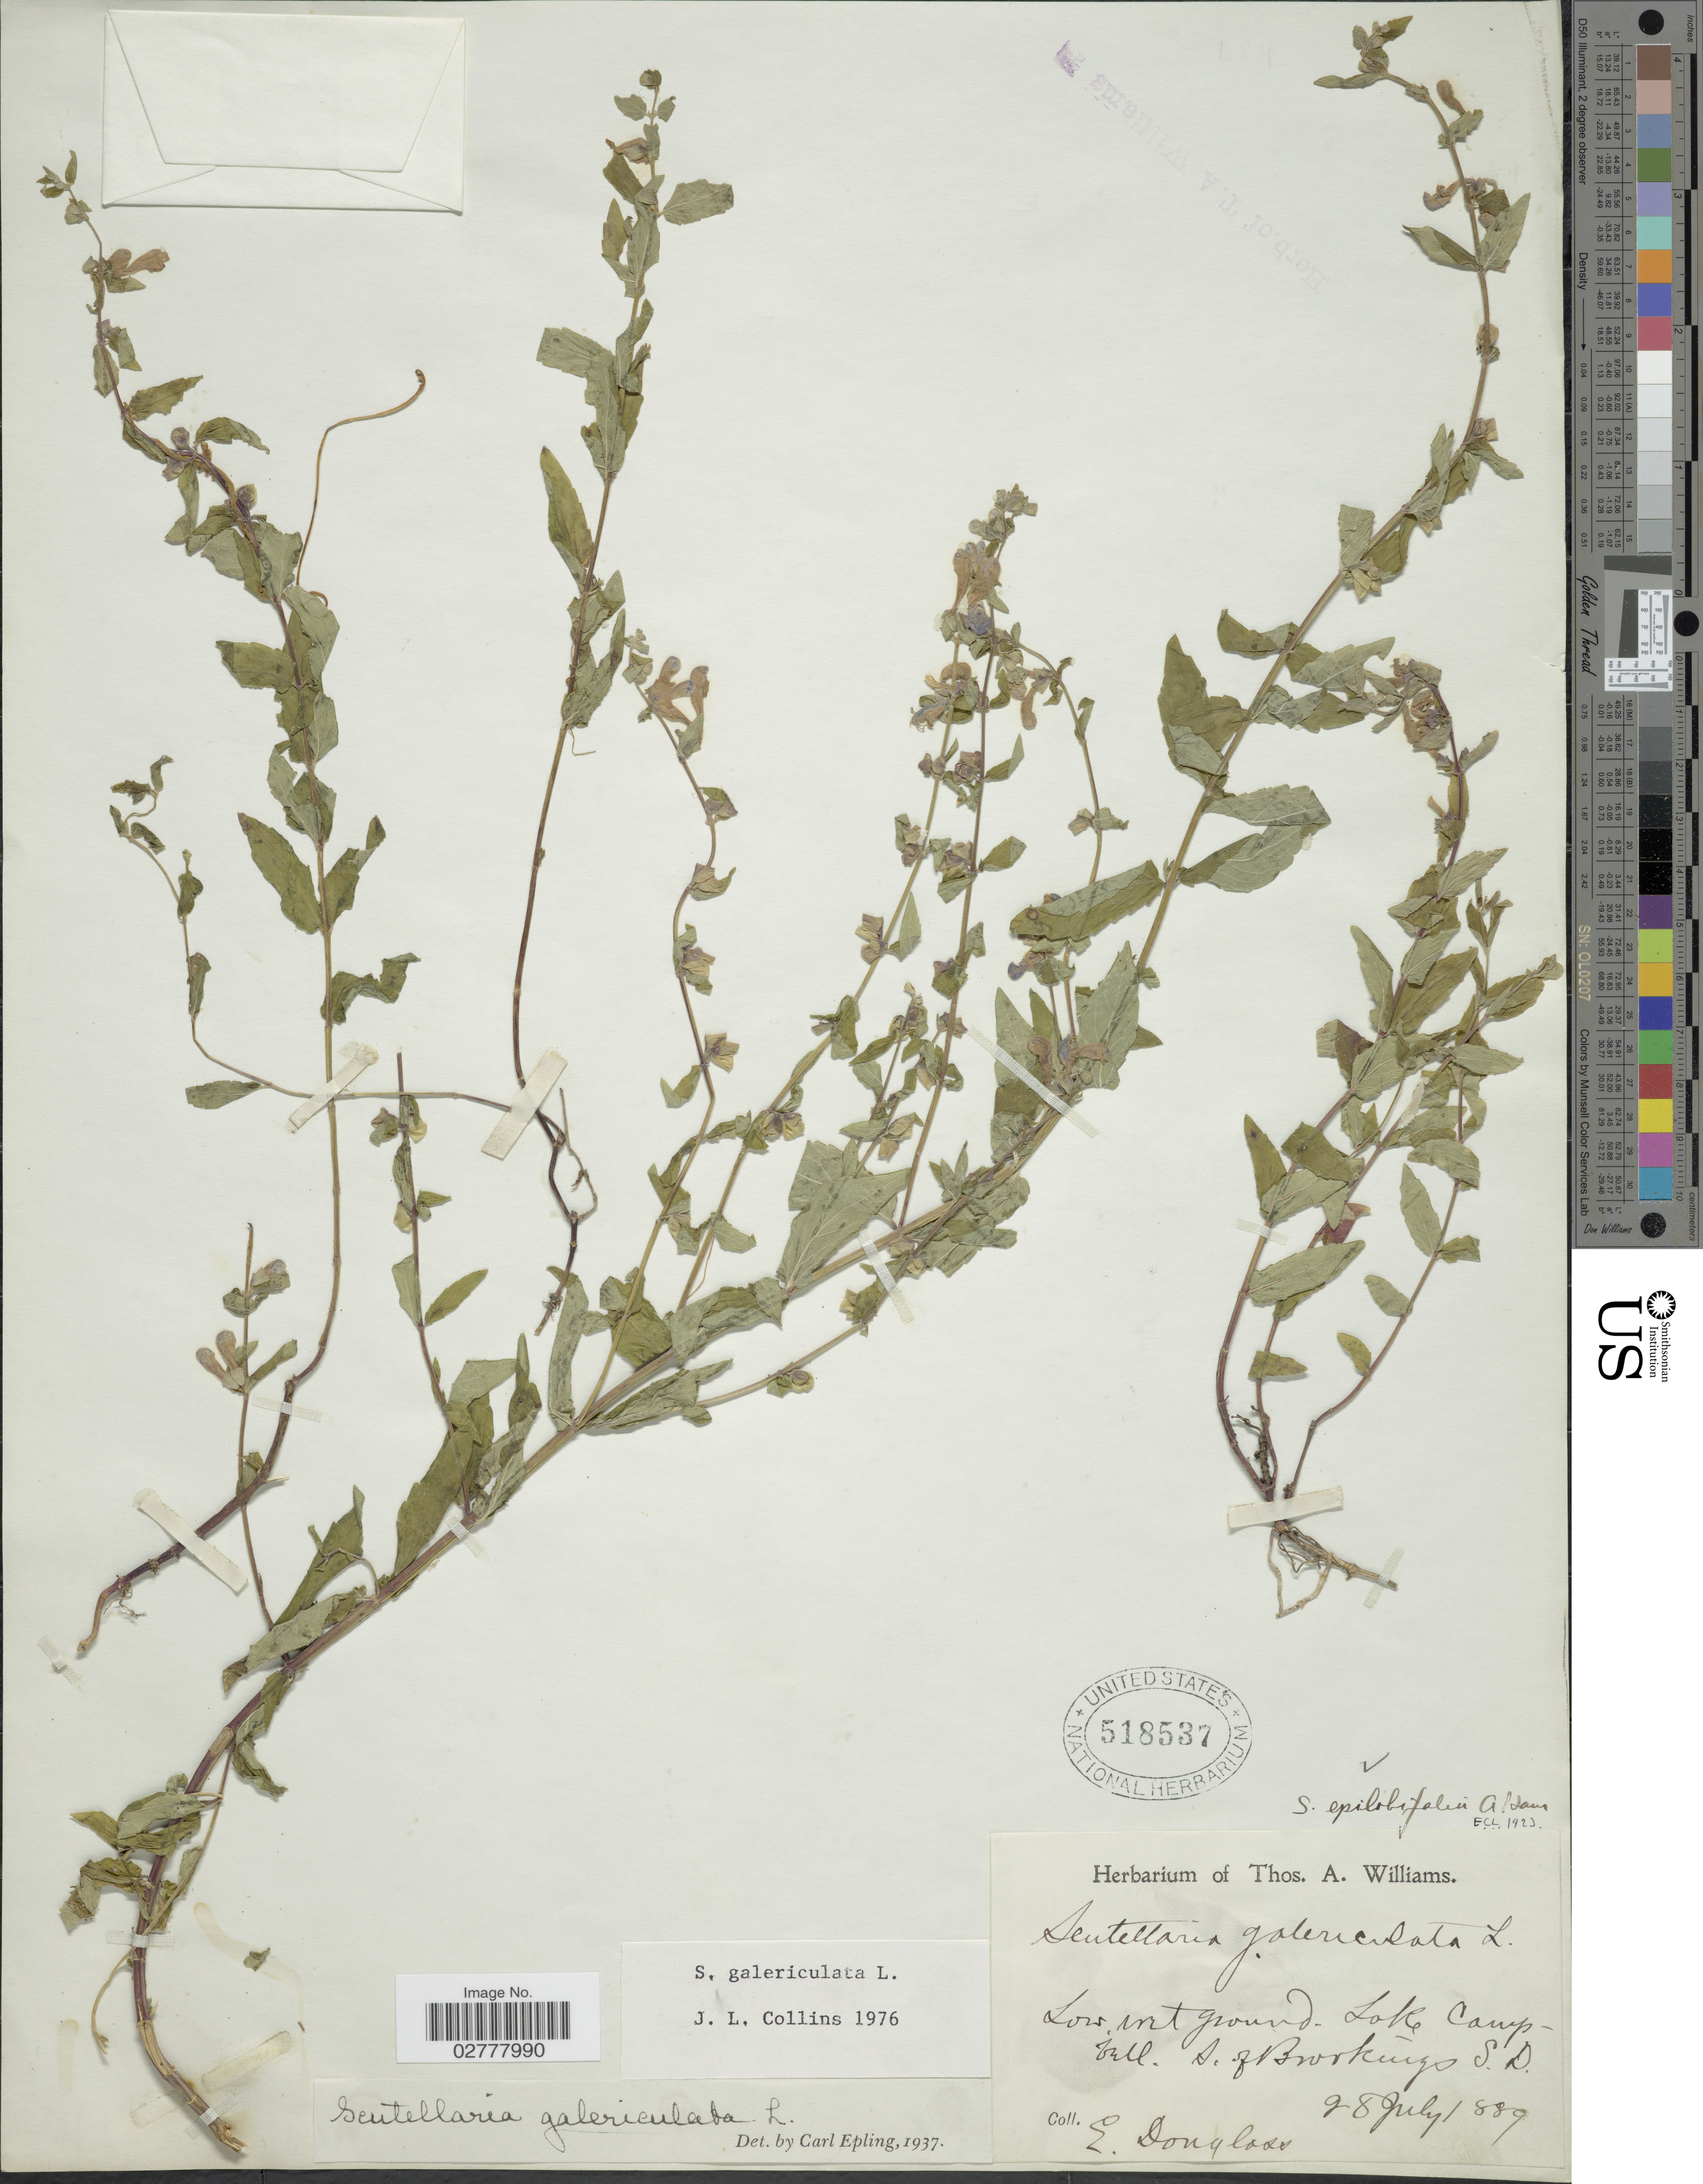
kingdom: Plantae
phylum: Tracheophyta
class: Magnoliopsida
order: Lamiales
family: Lamiaceae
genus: Scutellaria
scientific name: Scutellaria galericulata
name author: L.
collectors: E. Douglass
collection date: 1889-07-28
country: United States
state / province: South Dakota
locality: Low wet ground. Lake Campbell. S. of Brookings.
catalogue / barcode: US 518537